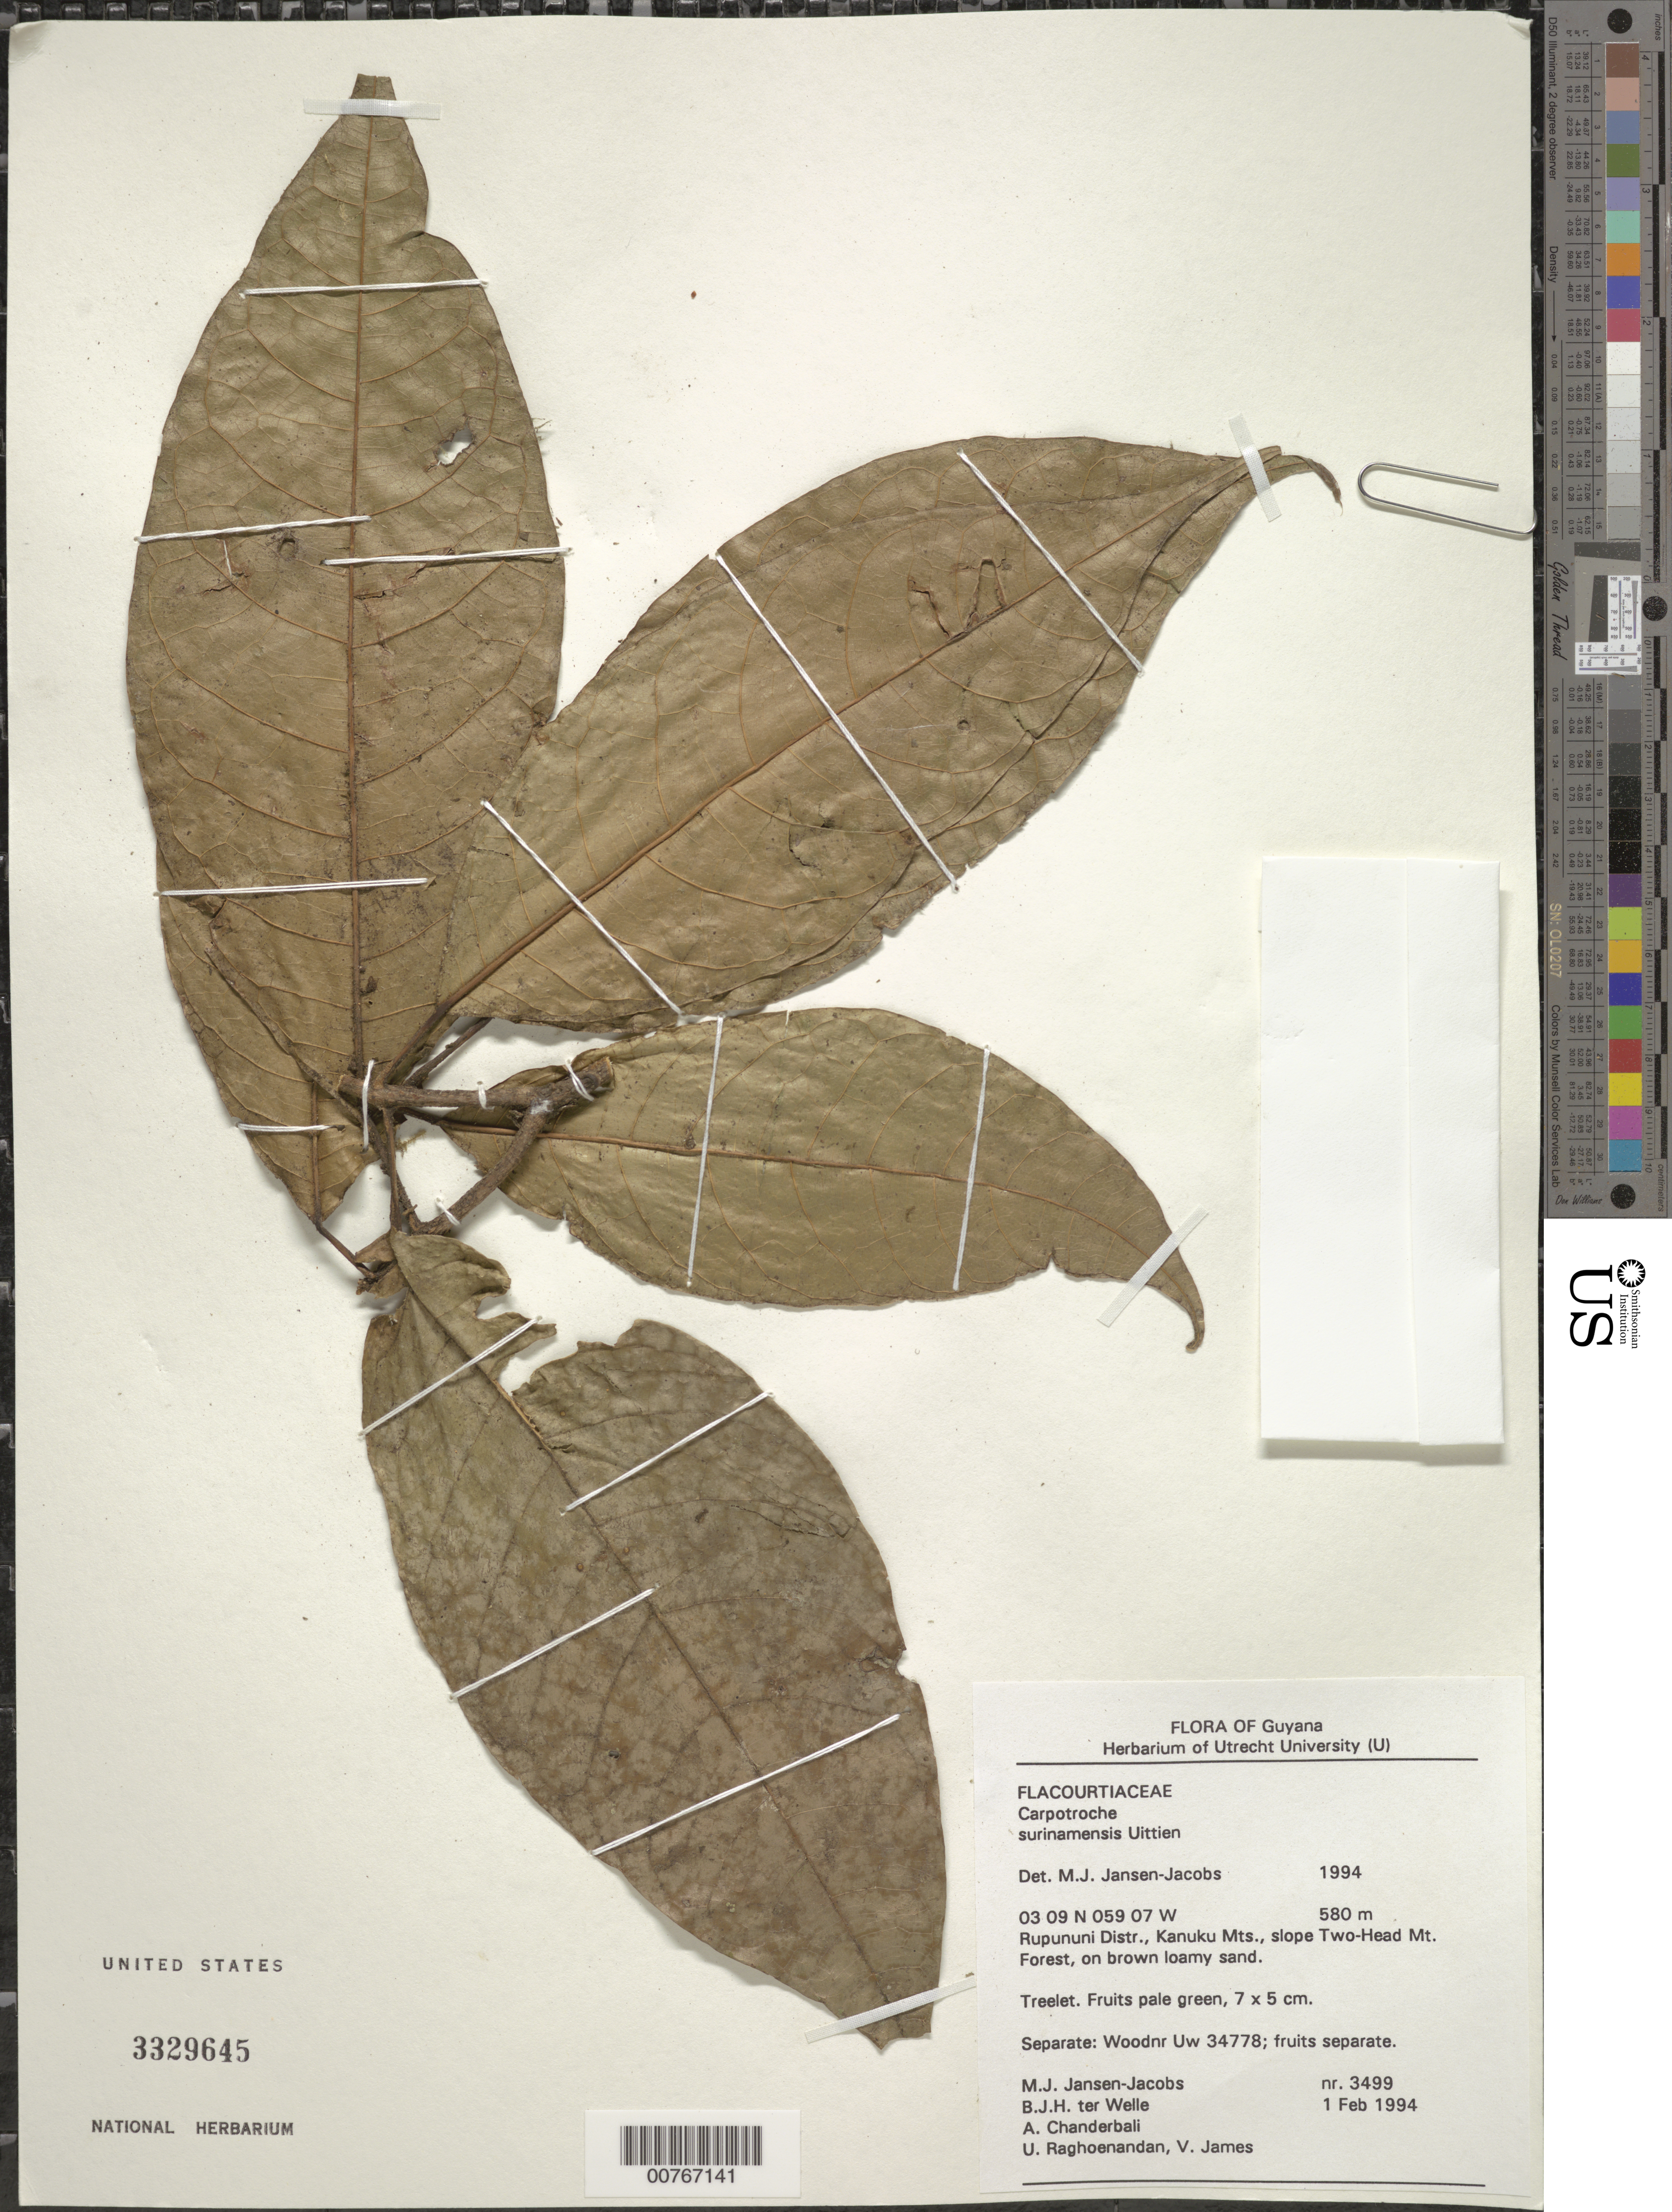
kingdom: Plantae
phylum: Tracheophyta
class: Magnoliopsida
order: Malpighiales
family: Achariaceae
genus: Carpotroche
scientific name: Carpotroche surinamensis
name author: Uittien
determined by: Jansen-Jacobs, M. J., (U), Nationaal Herbarium Nederland, Utrecht University branch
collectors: M. J. Jansen-Jacobs, B. Welle, A. S. Chanderbali, U. Raghoenandan & V. James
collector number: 3499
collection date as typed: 1-Feb-94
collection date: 1994-02-01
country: Guyana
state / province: U. Takutu-U. Essequibo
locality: Two-Head Mt., Kanuku Mts.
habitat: Forest, on brown loamy sand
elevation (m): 580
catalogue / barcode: US 3329645